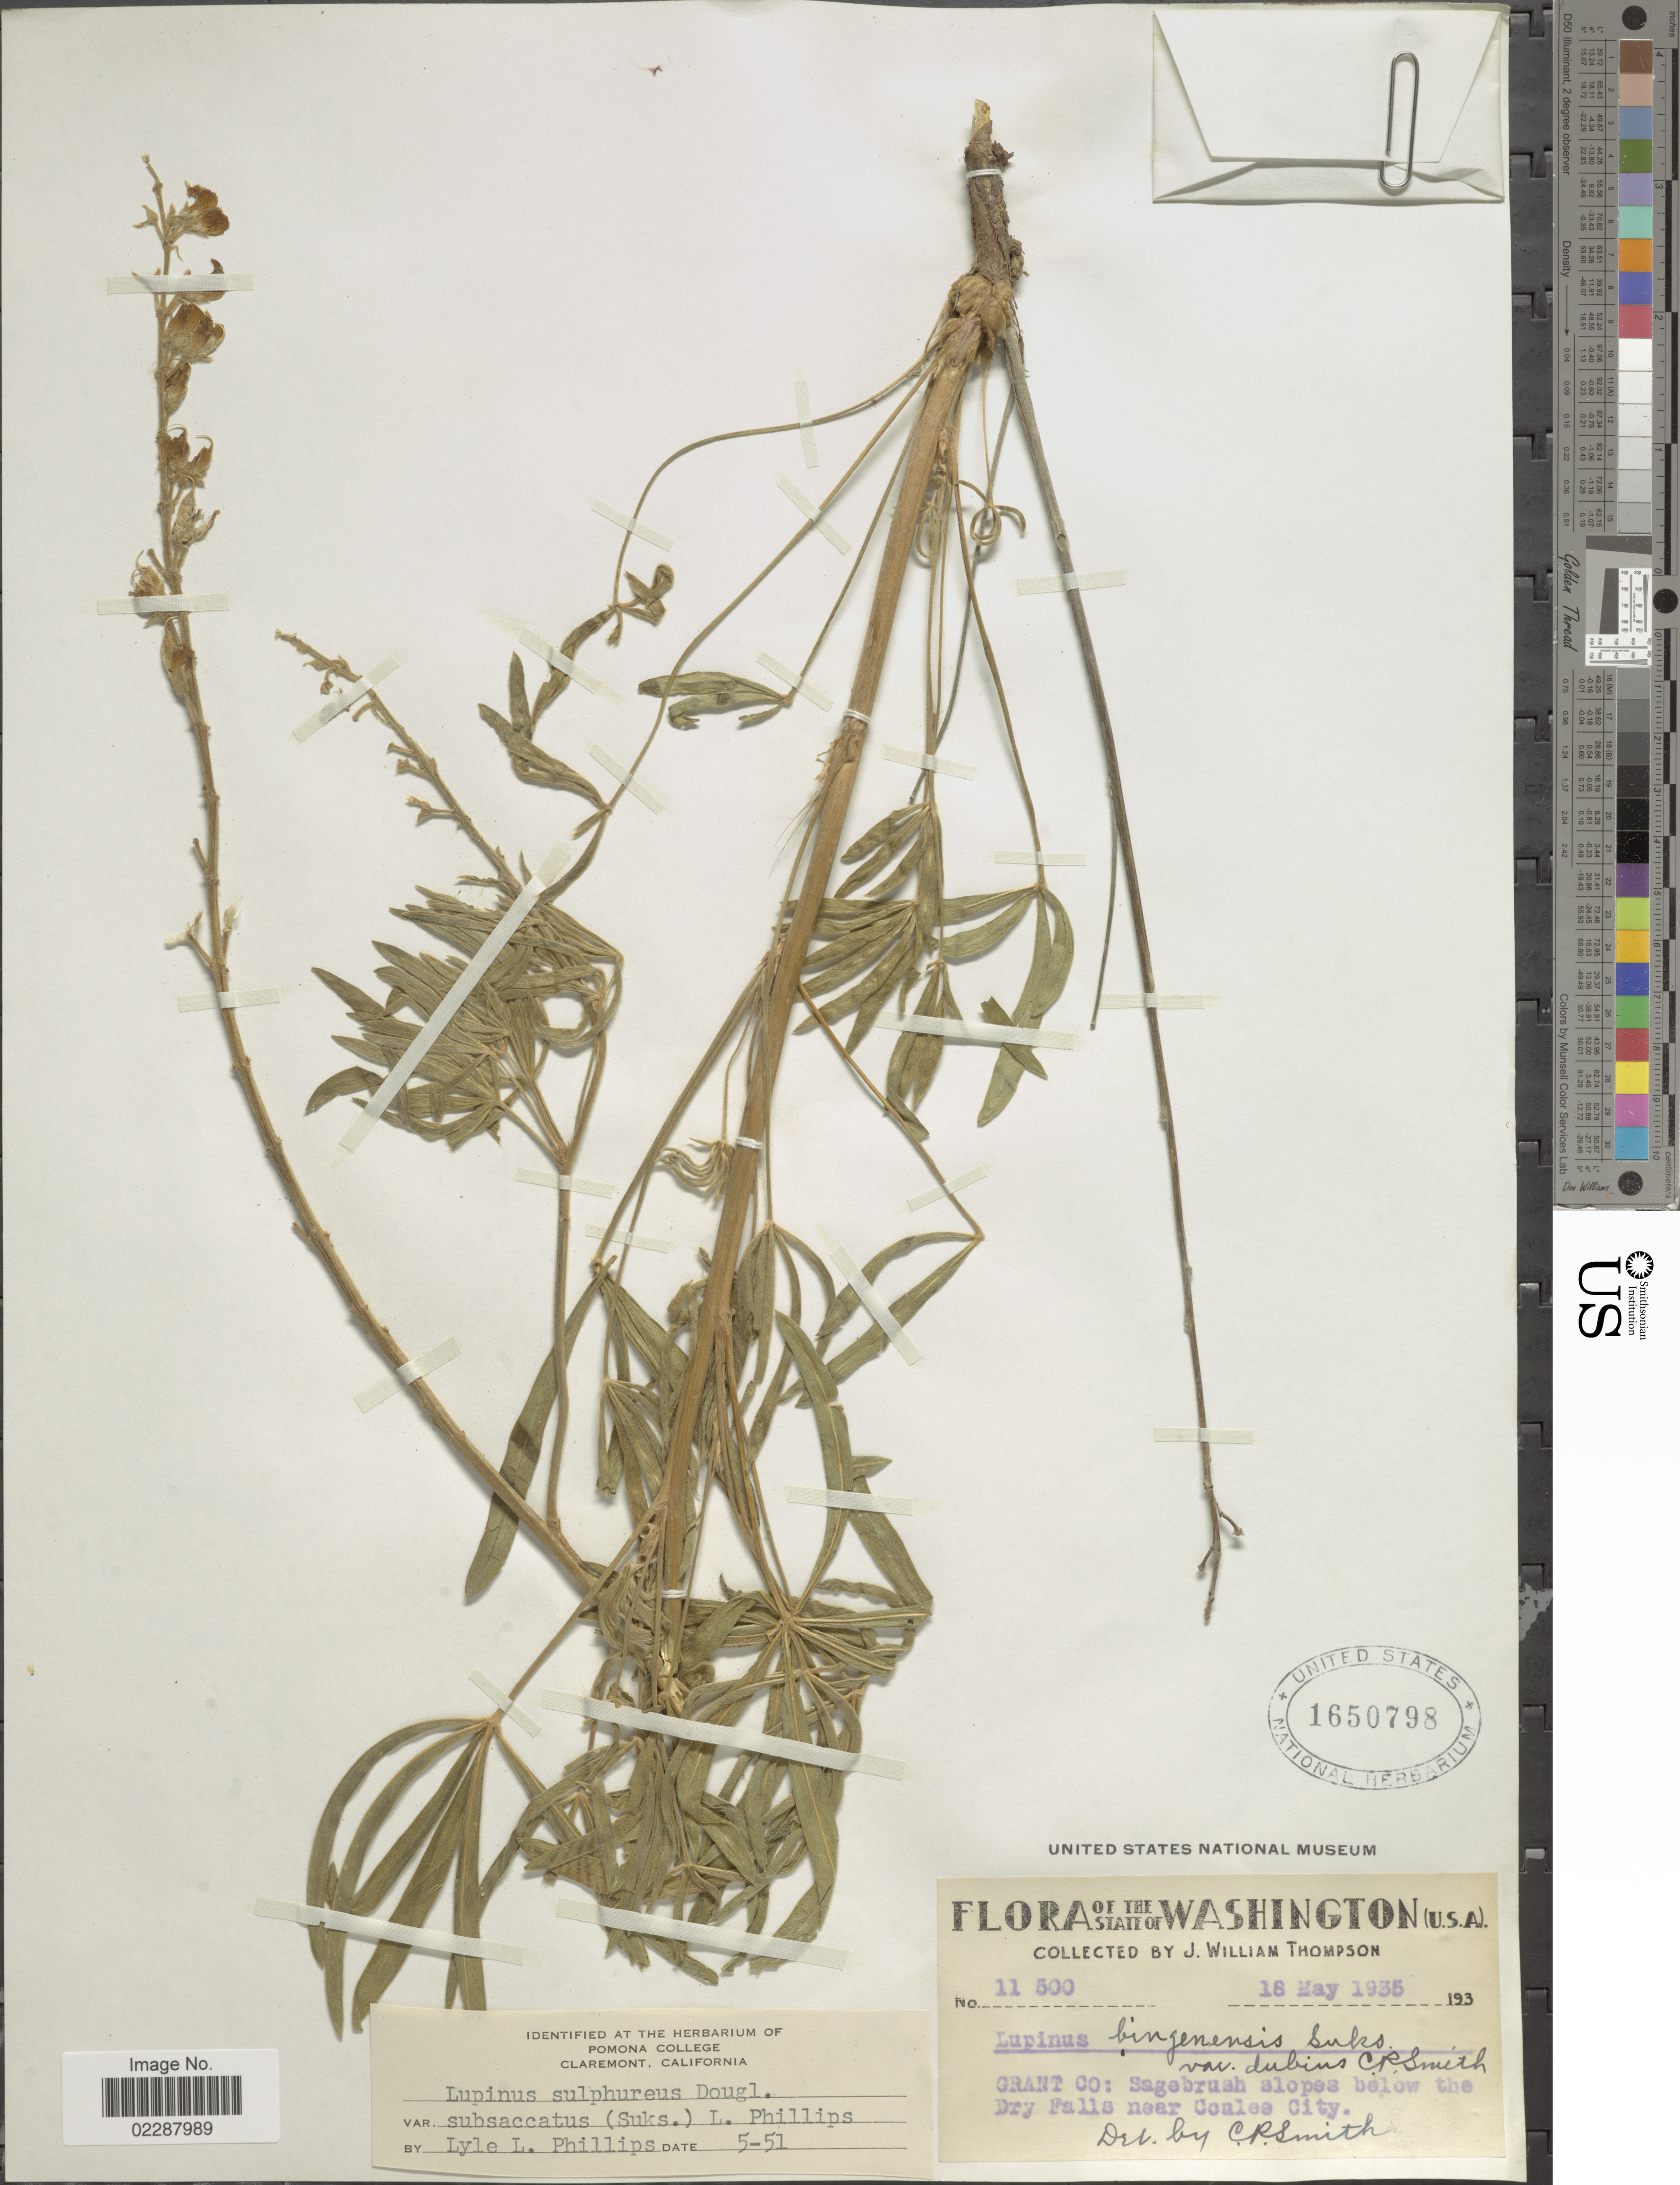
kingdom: Plantae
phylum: Tracheophyta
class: Magnoliopsida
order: Fabales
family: Fabaceae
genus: Lupinus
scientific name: Lupinus sulphureus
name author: Douglas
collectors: J. W. Thompson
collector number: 11500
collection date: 1935-05-18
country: United States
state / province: Washington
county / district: Grant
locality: Grant Co.: Sagebrush plains near Coulee City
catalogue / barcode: US 1650798